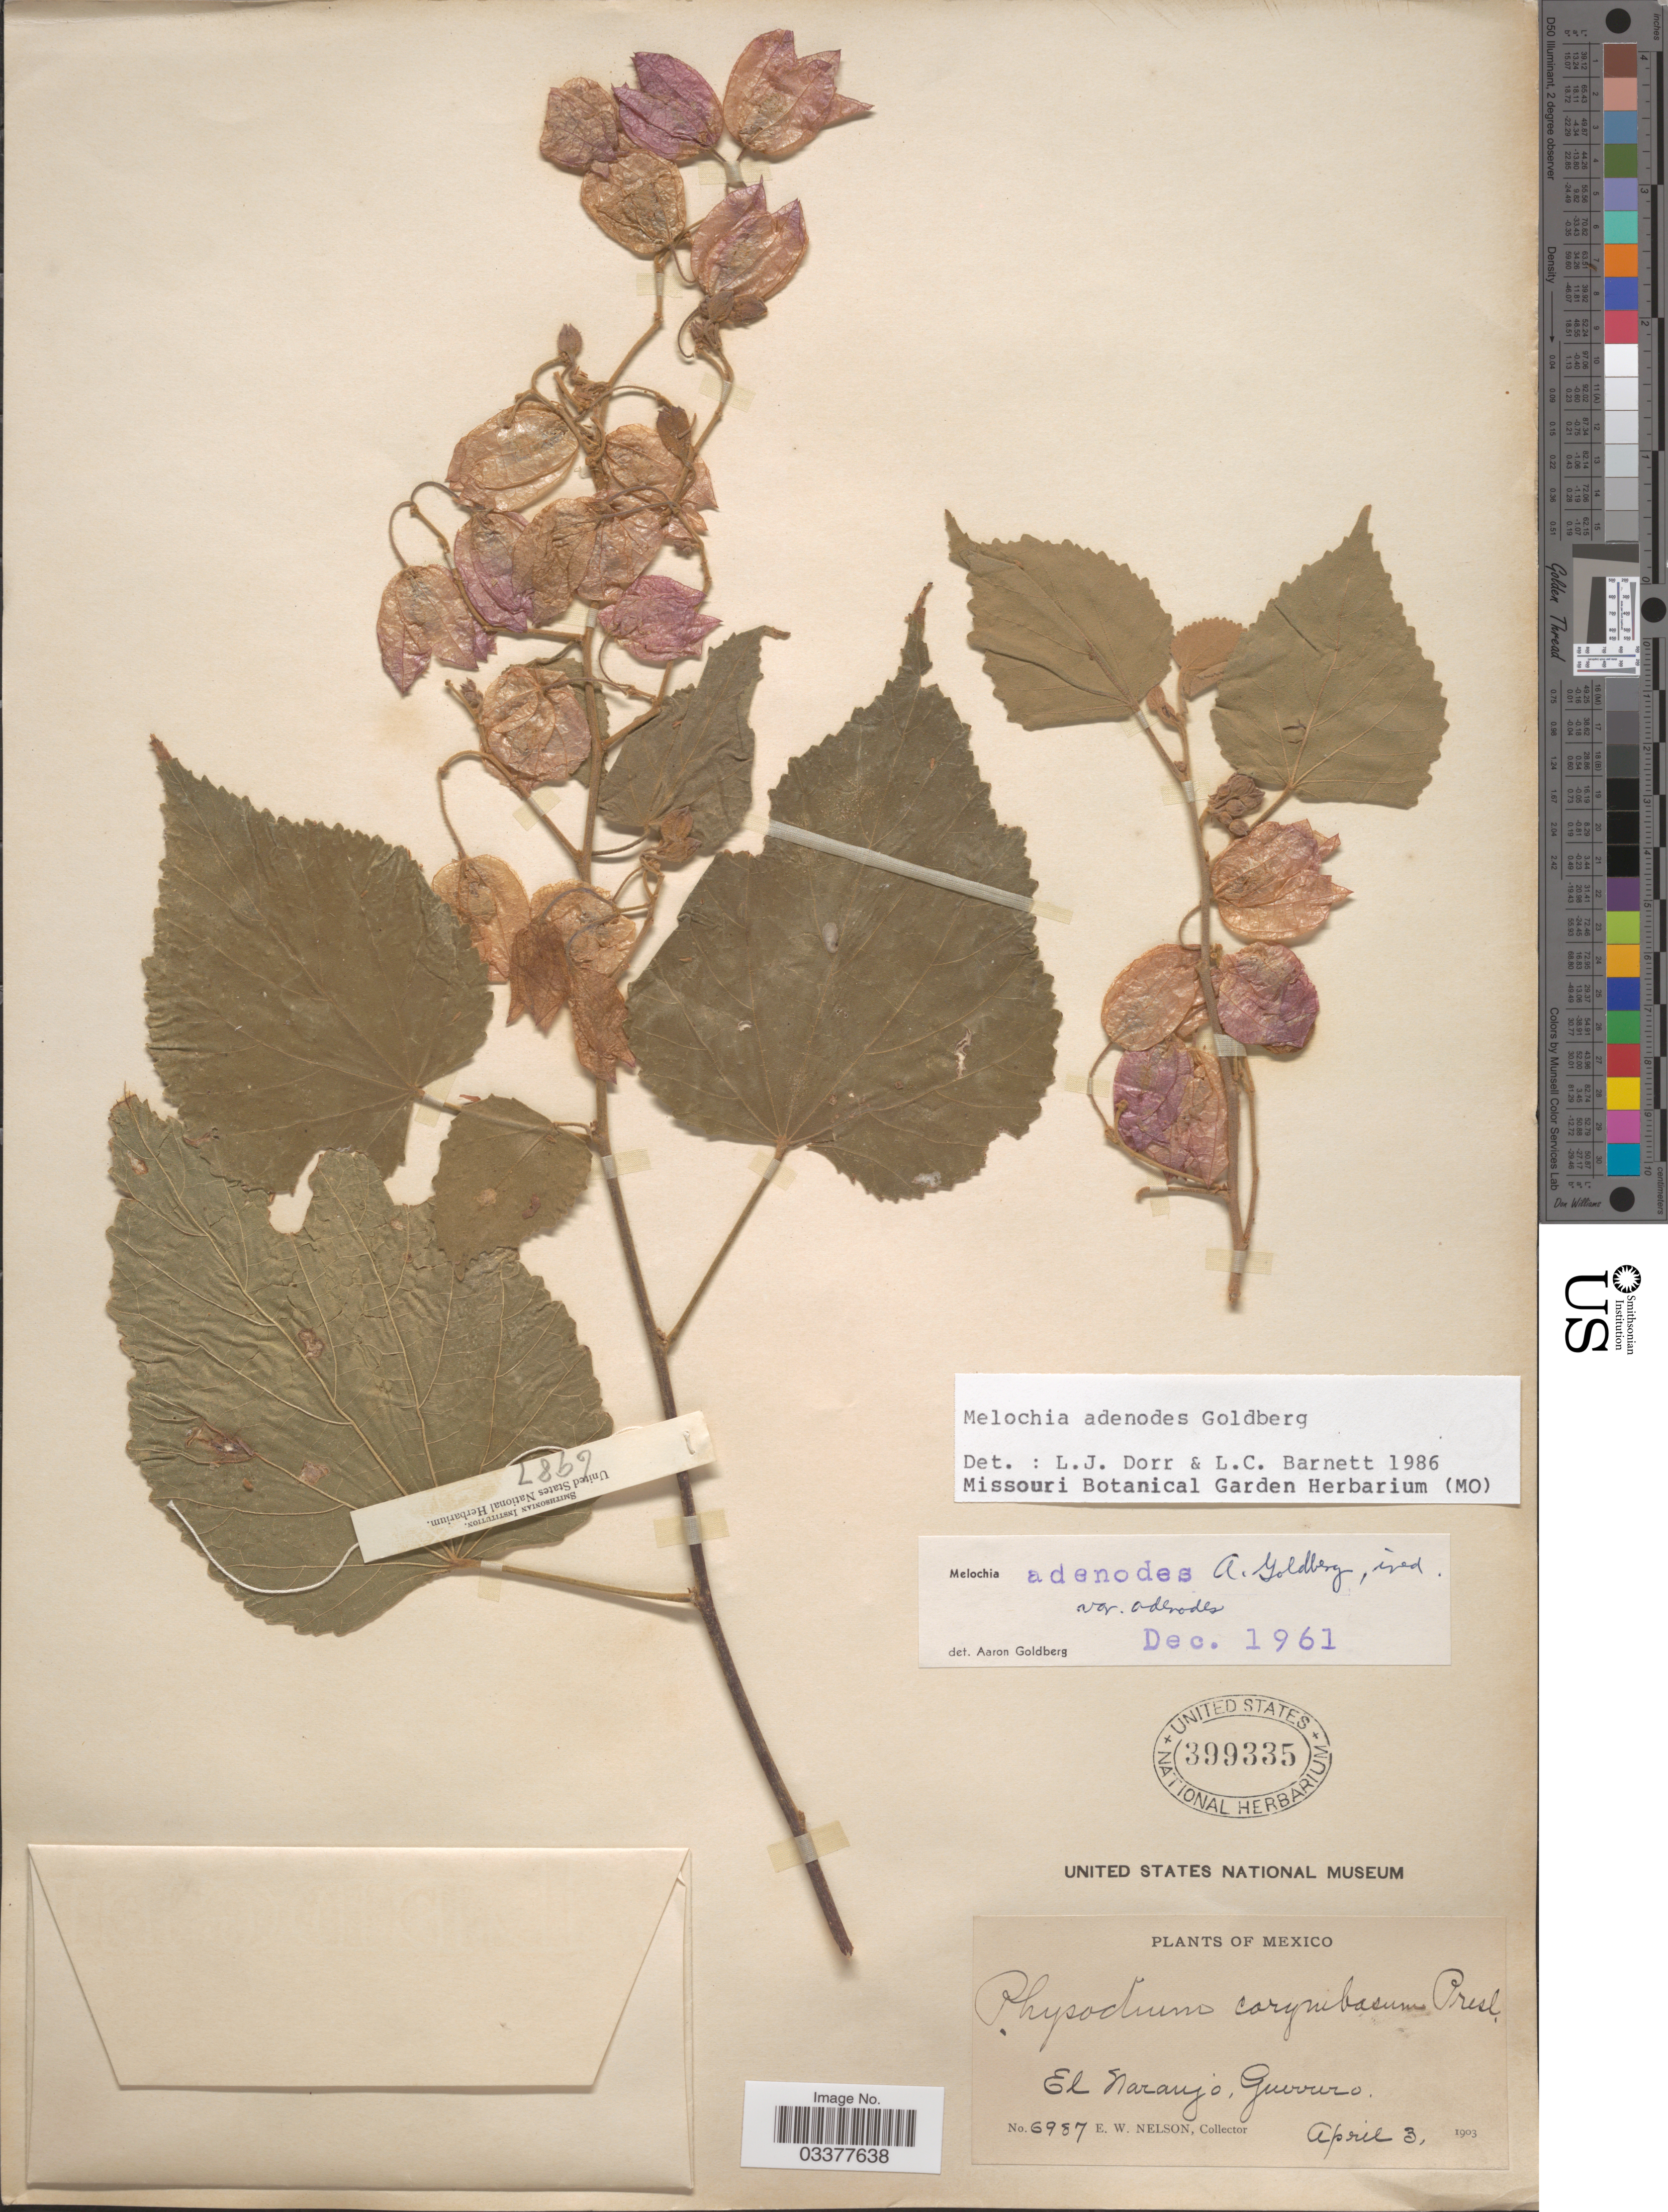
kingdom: Plantae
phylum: Tracheophyta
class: Magnoliopsida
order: Malvales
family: Malvaceae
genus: Melochia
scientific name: Melochia adenodes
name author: Goldberg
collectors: E. W. Nelson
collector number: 6987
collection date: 1903-04-03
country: Mexico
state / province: Guerrero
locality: El Naranjo.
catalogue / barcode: US 399335